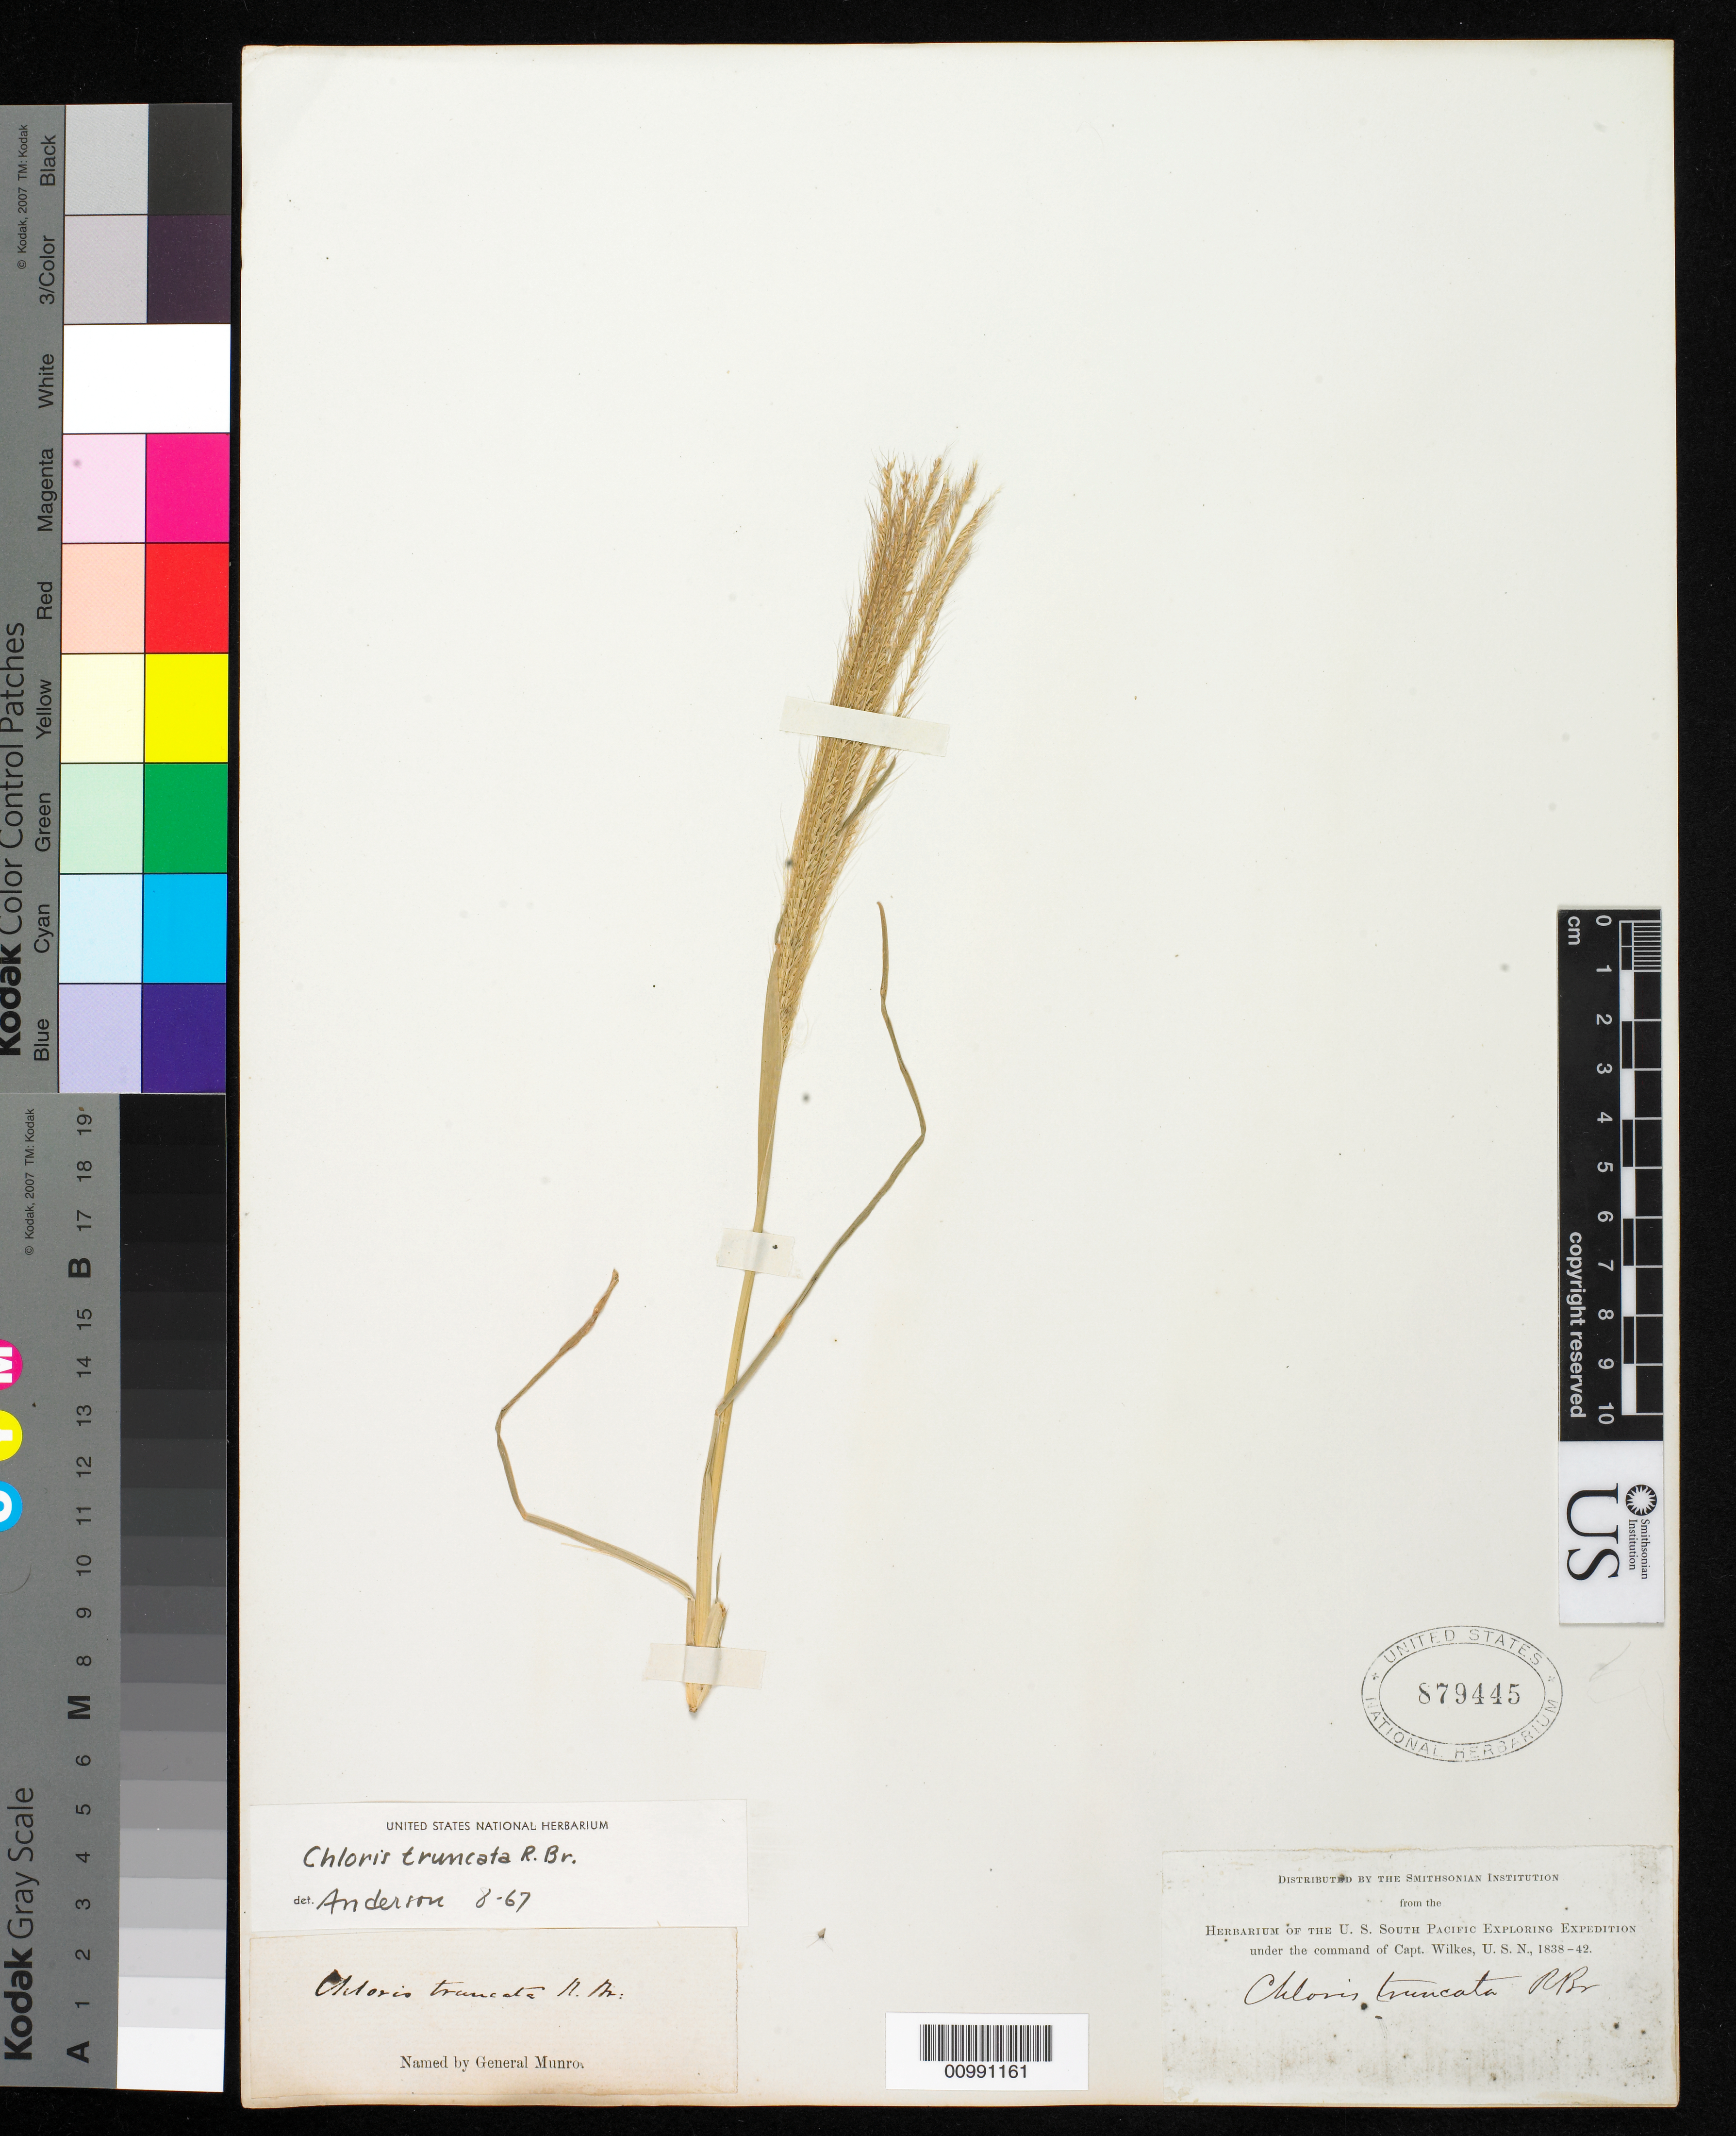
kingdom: Plantae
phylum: Tracheophyta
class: Liliopsida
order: Poales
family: Poaceae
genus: Chloris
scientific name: Chloris truncata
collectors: Wilkes Explor. Exped.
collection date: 1838/1842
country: Australia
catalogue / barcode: US 879445